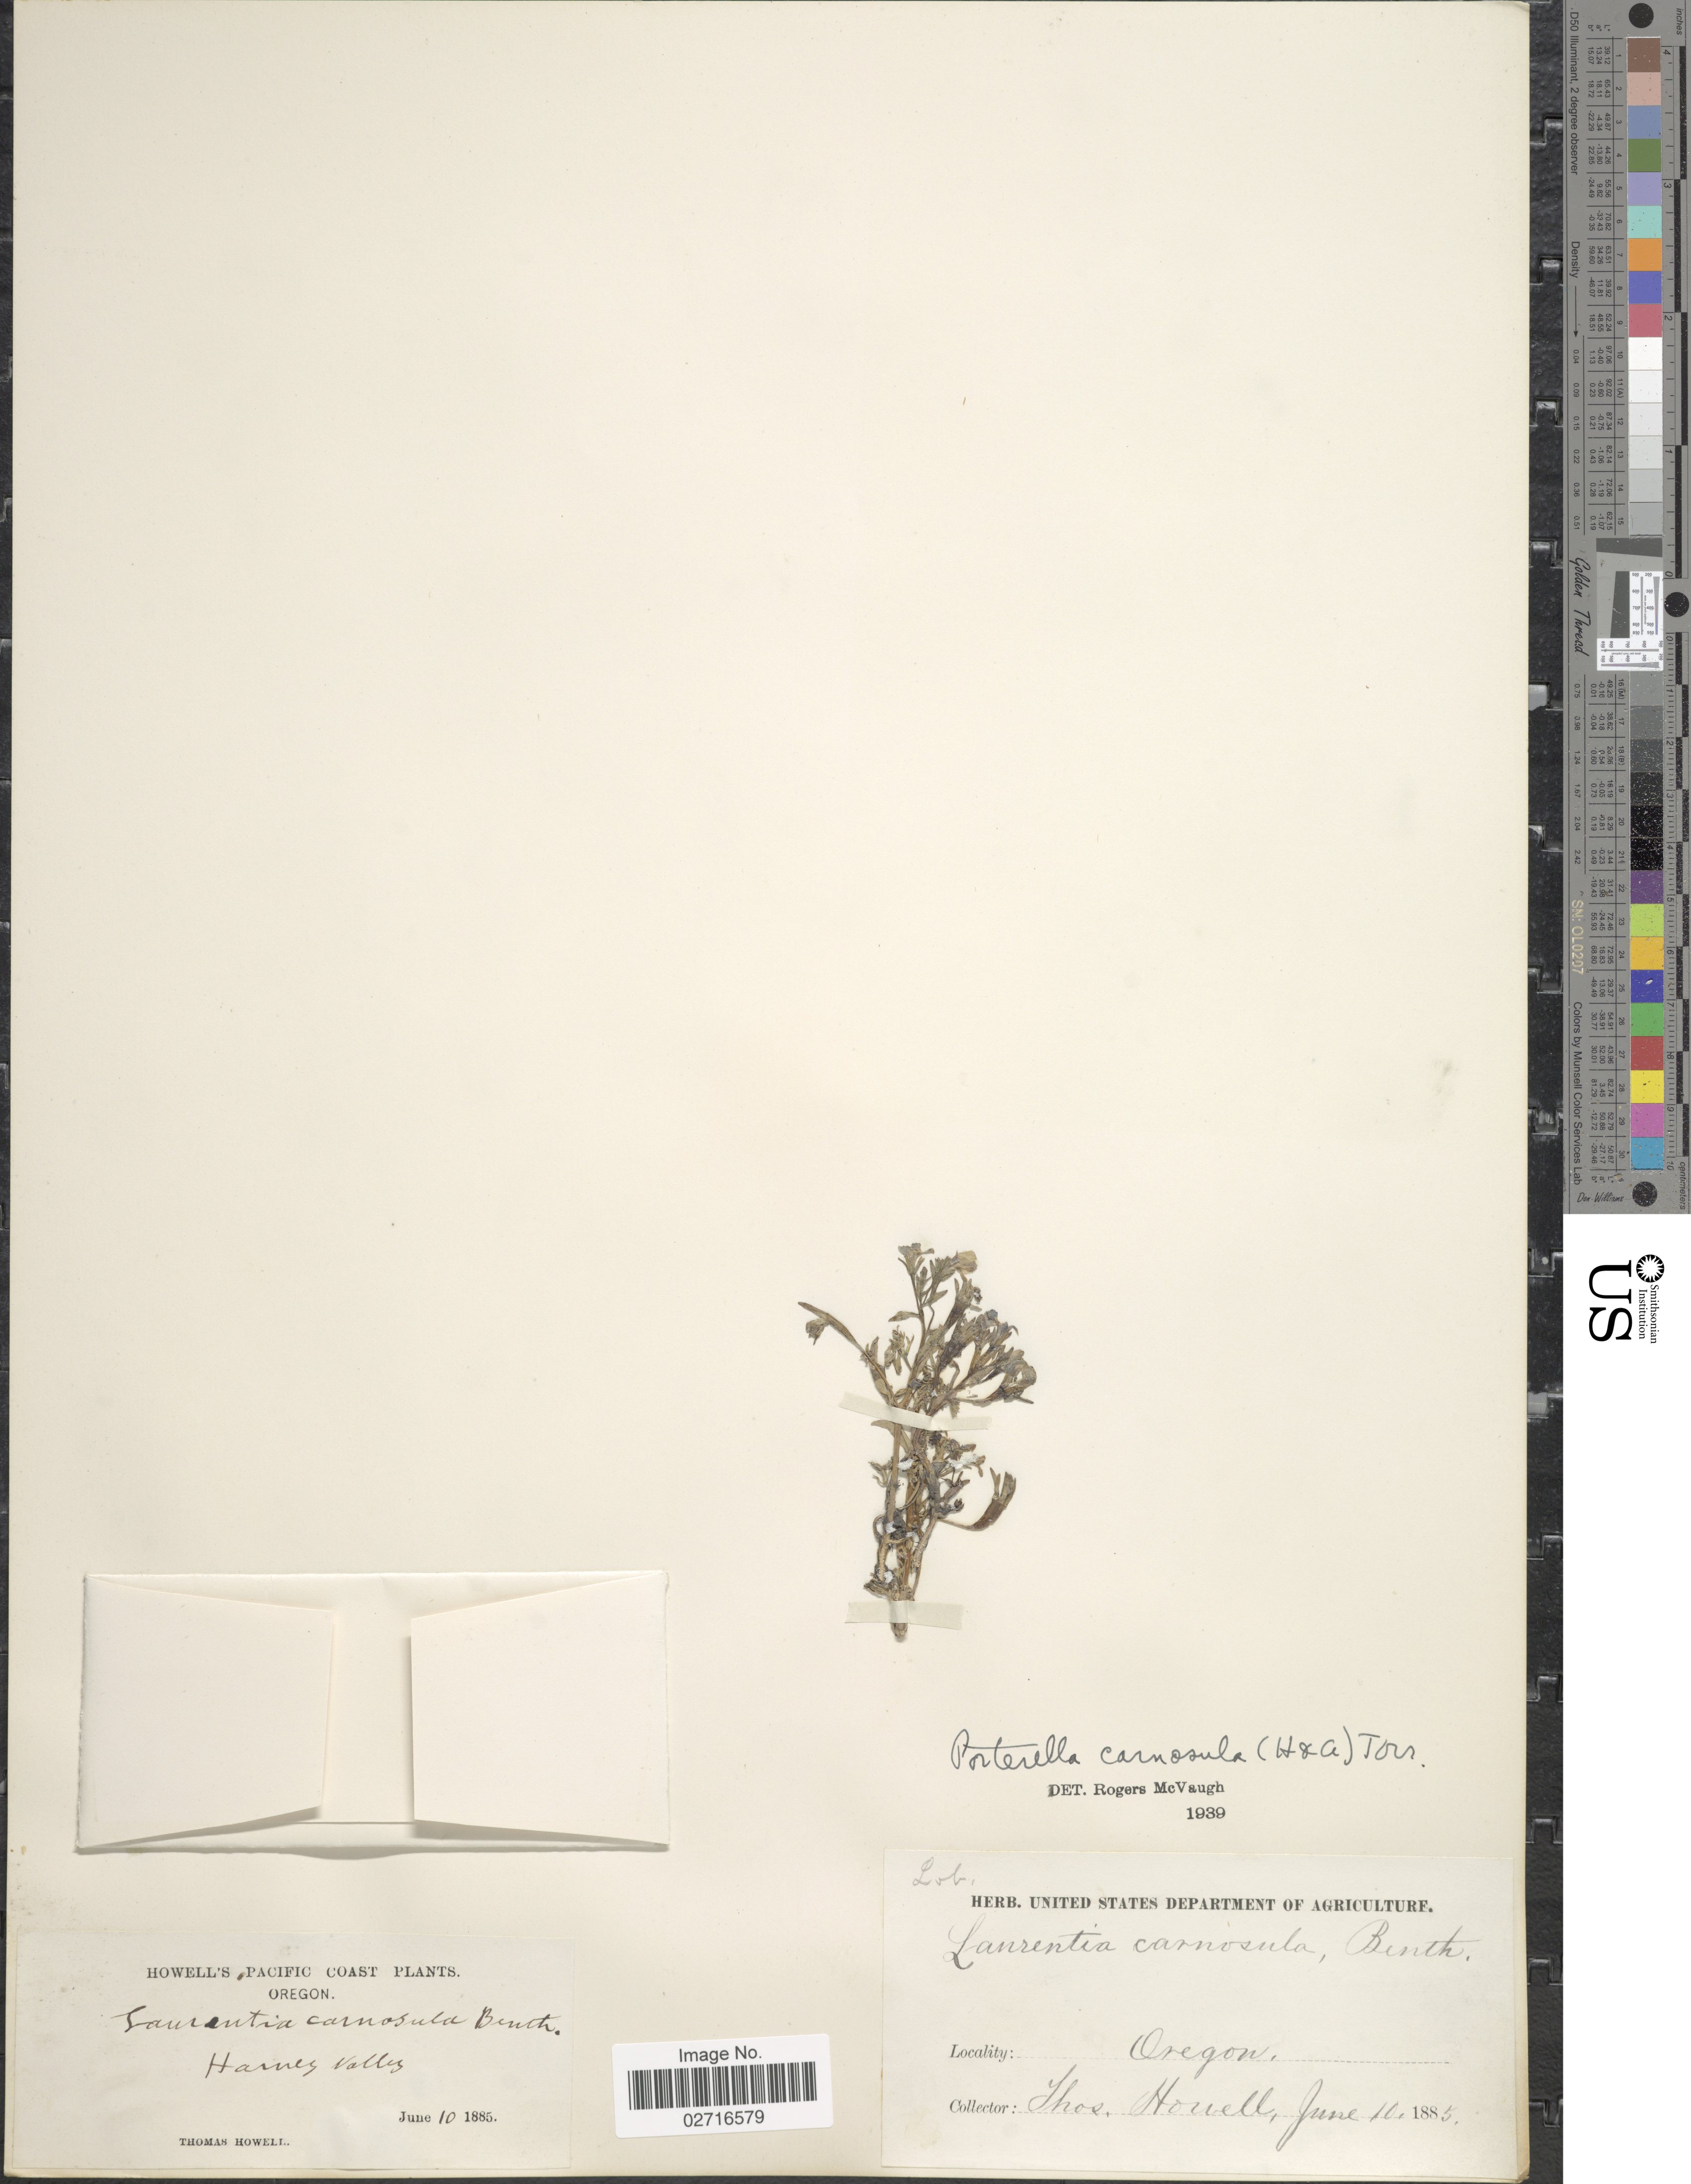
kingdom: Plantae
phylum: Tracheophyta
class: Magnoliopsida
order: Asterales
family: Campanulaceae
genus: Laurentia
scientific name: Laurentia carnosula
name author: (Hook. & Arn.) Benth. ex A. Gray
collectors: T. Howell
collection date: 1885-06-10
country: United States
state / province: Oregon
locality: Pacific Coast. Harney Valley.